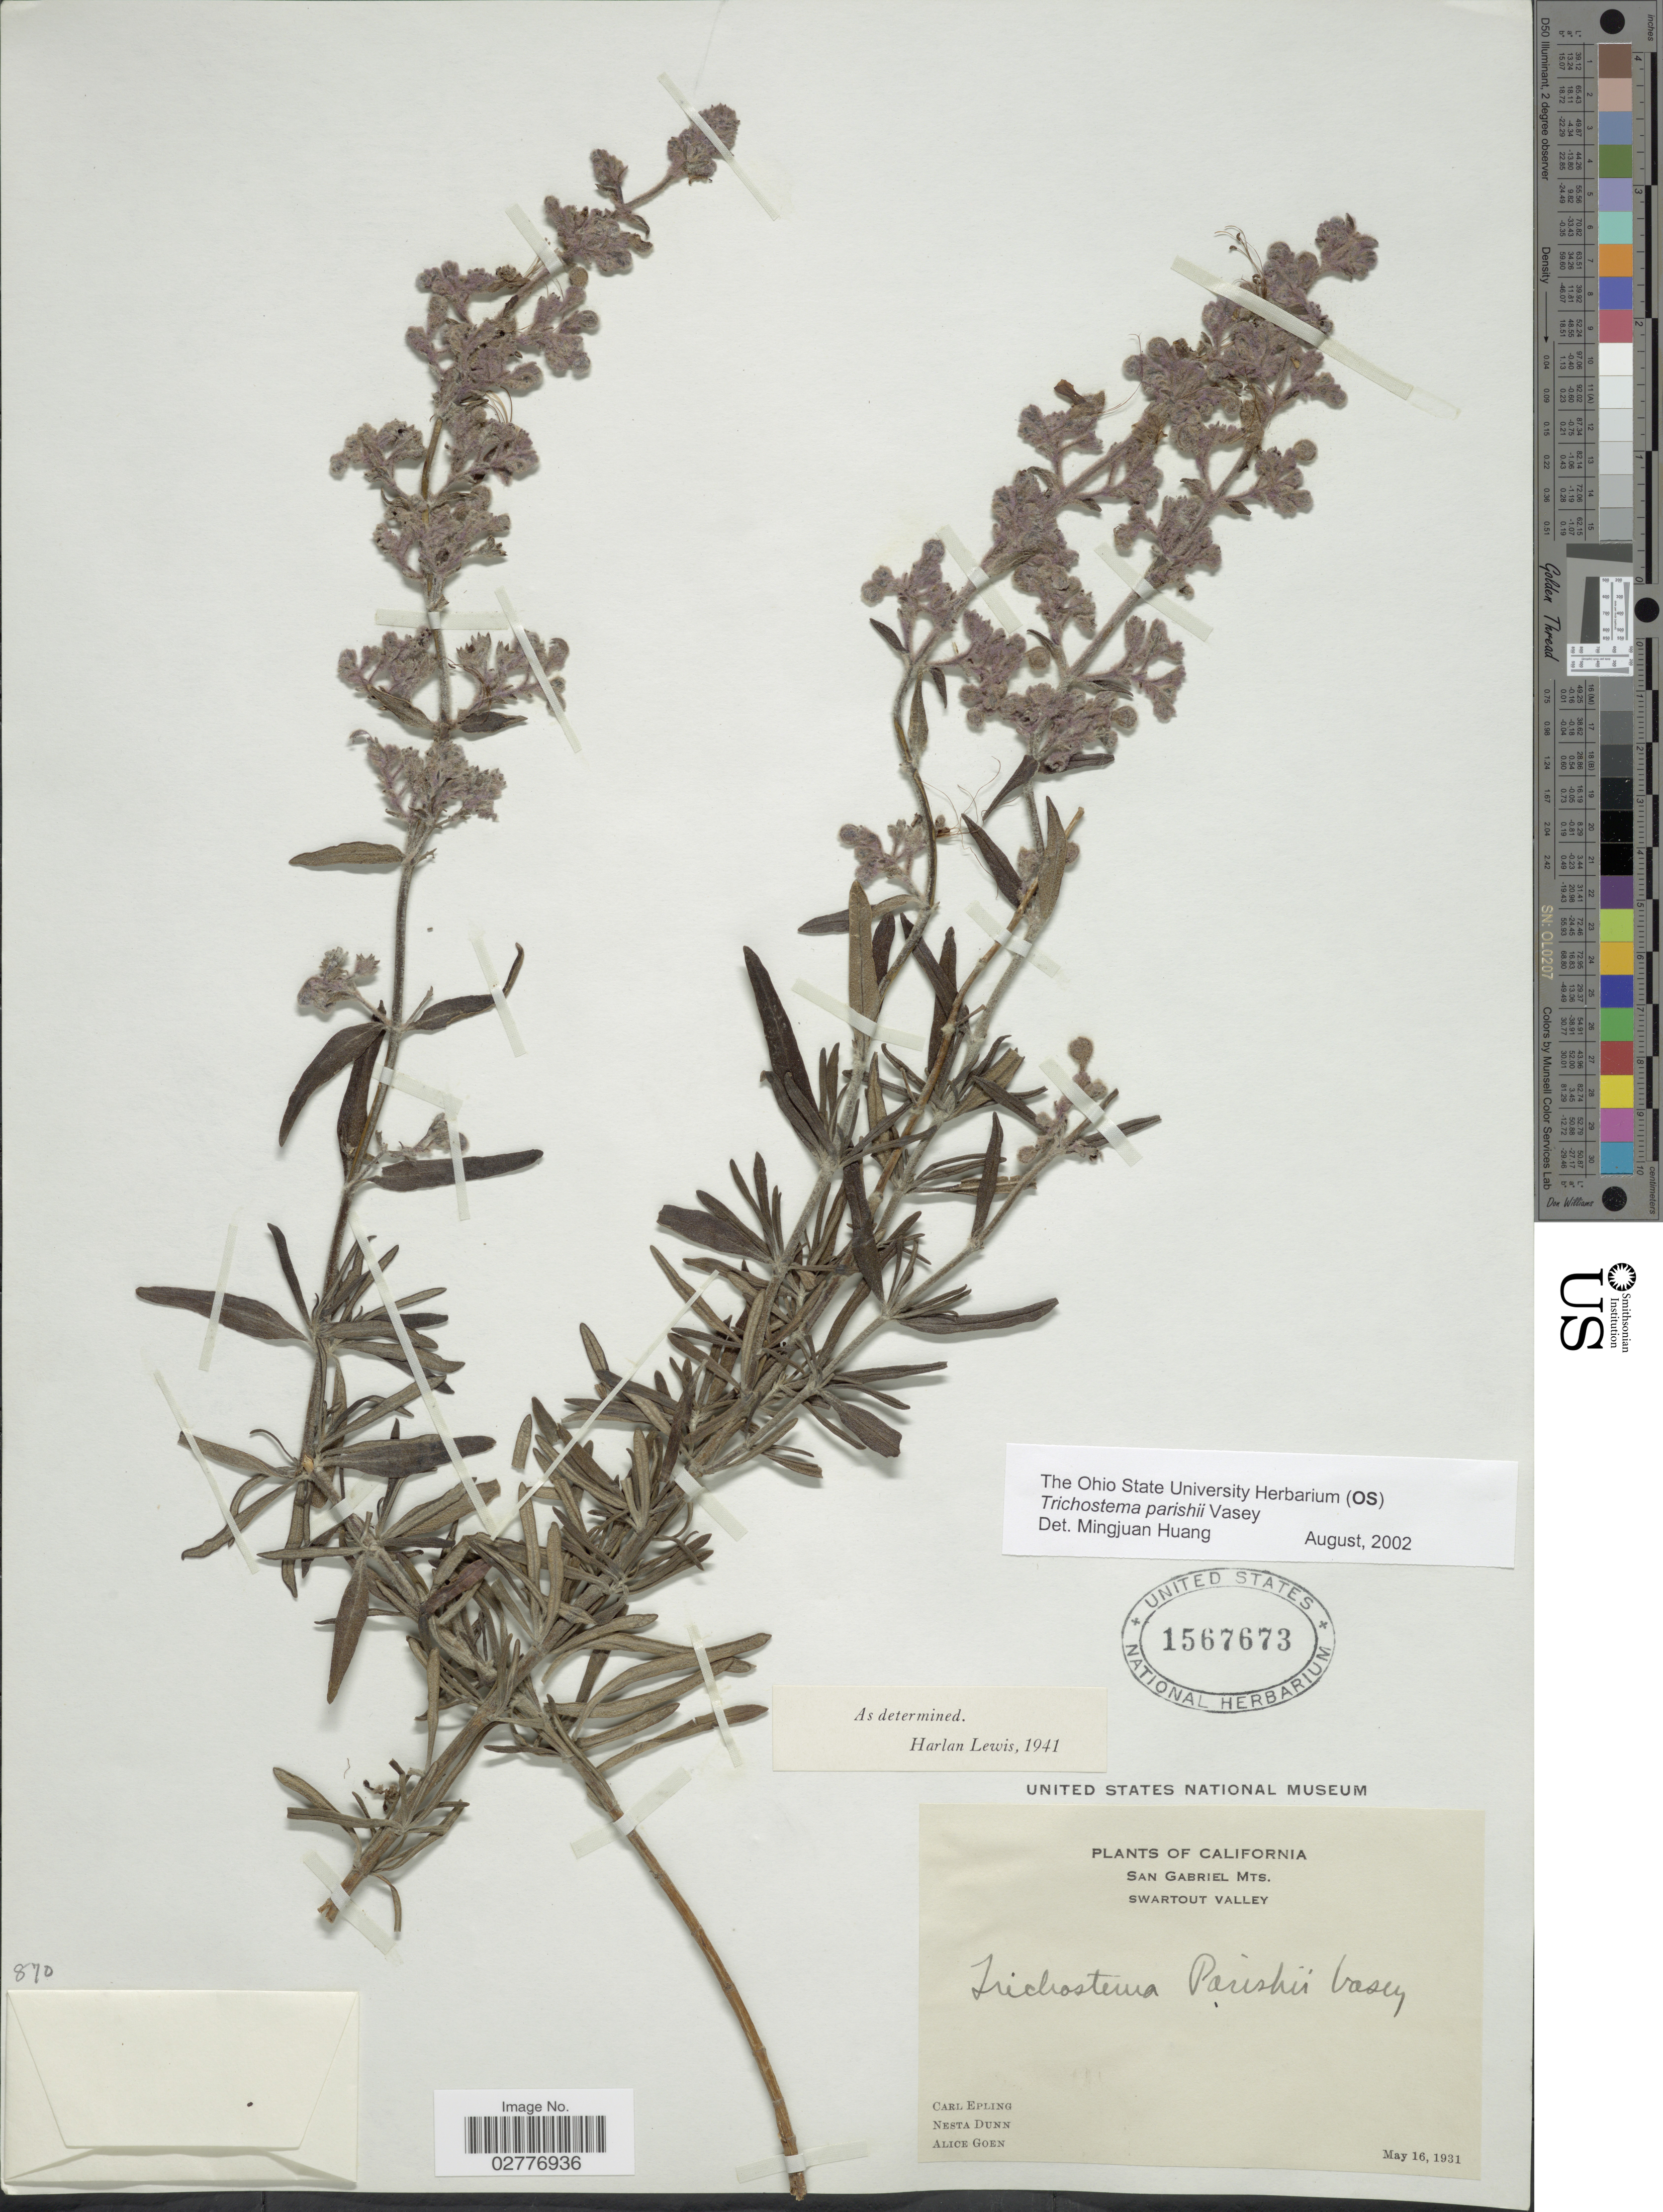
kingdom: Plantae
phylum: Tracheophyta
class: Magnoliopsida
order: Lamiales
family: Lamiaceae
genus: Trichostema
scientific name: Trichostema parishii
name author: Vasey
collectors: -- Epling, N. Dunn & A. Goen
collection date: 1931-05-16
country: United States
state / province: California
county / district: Los Angeles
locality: San Gabriel Mts. Swartout Valley.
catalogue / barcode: US 1567673